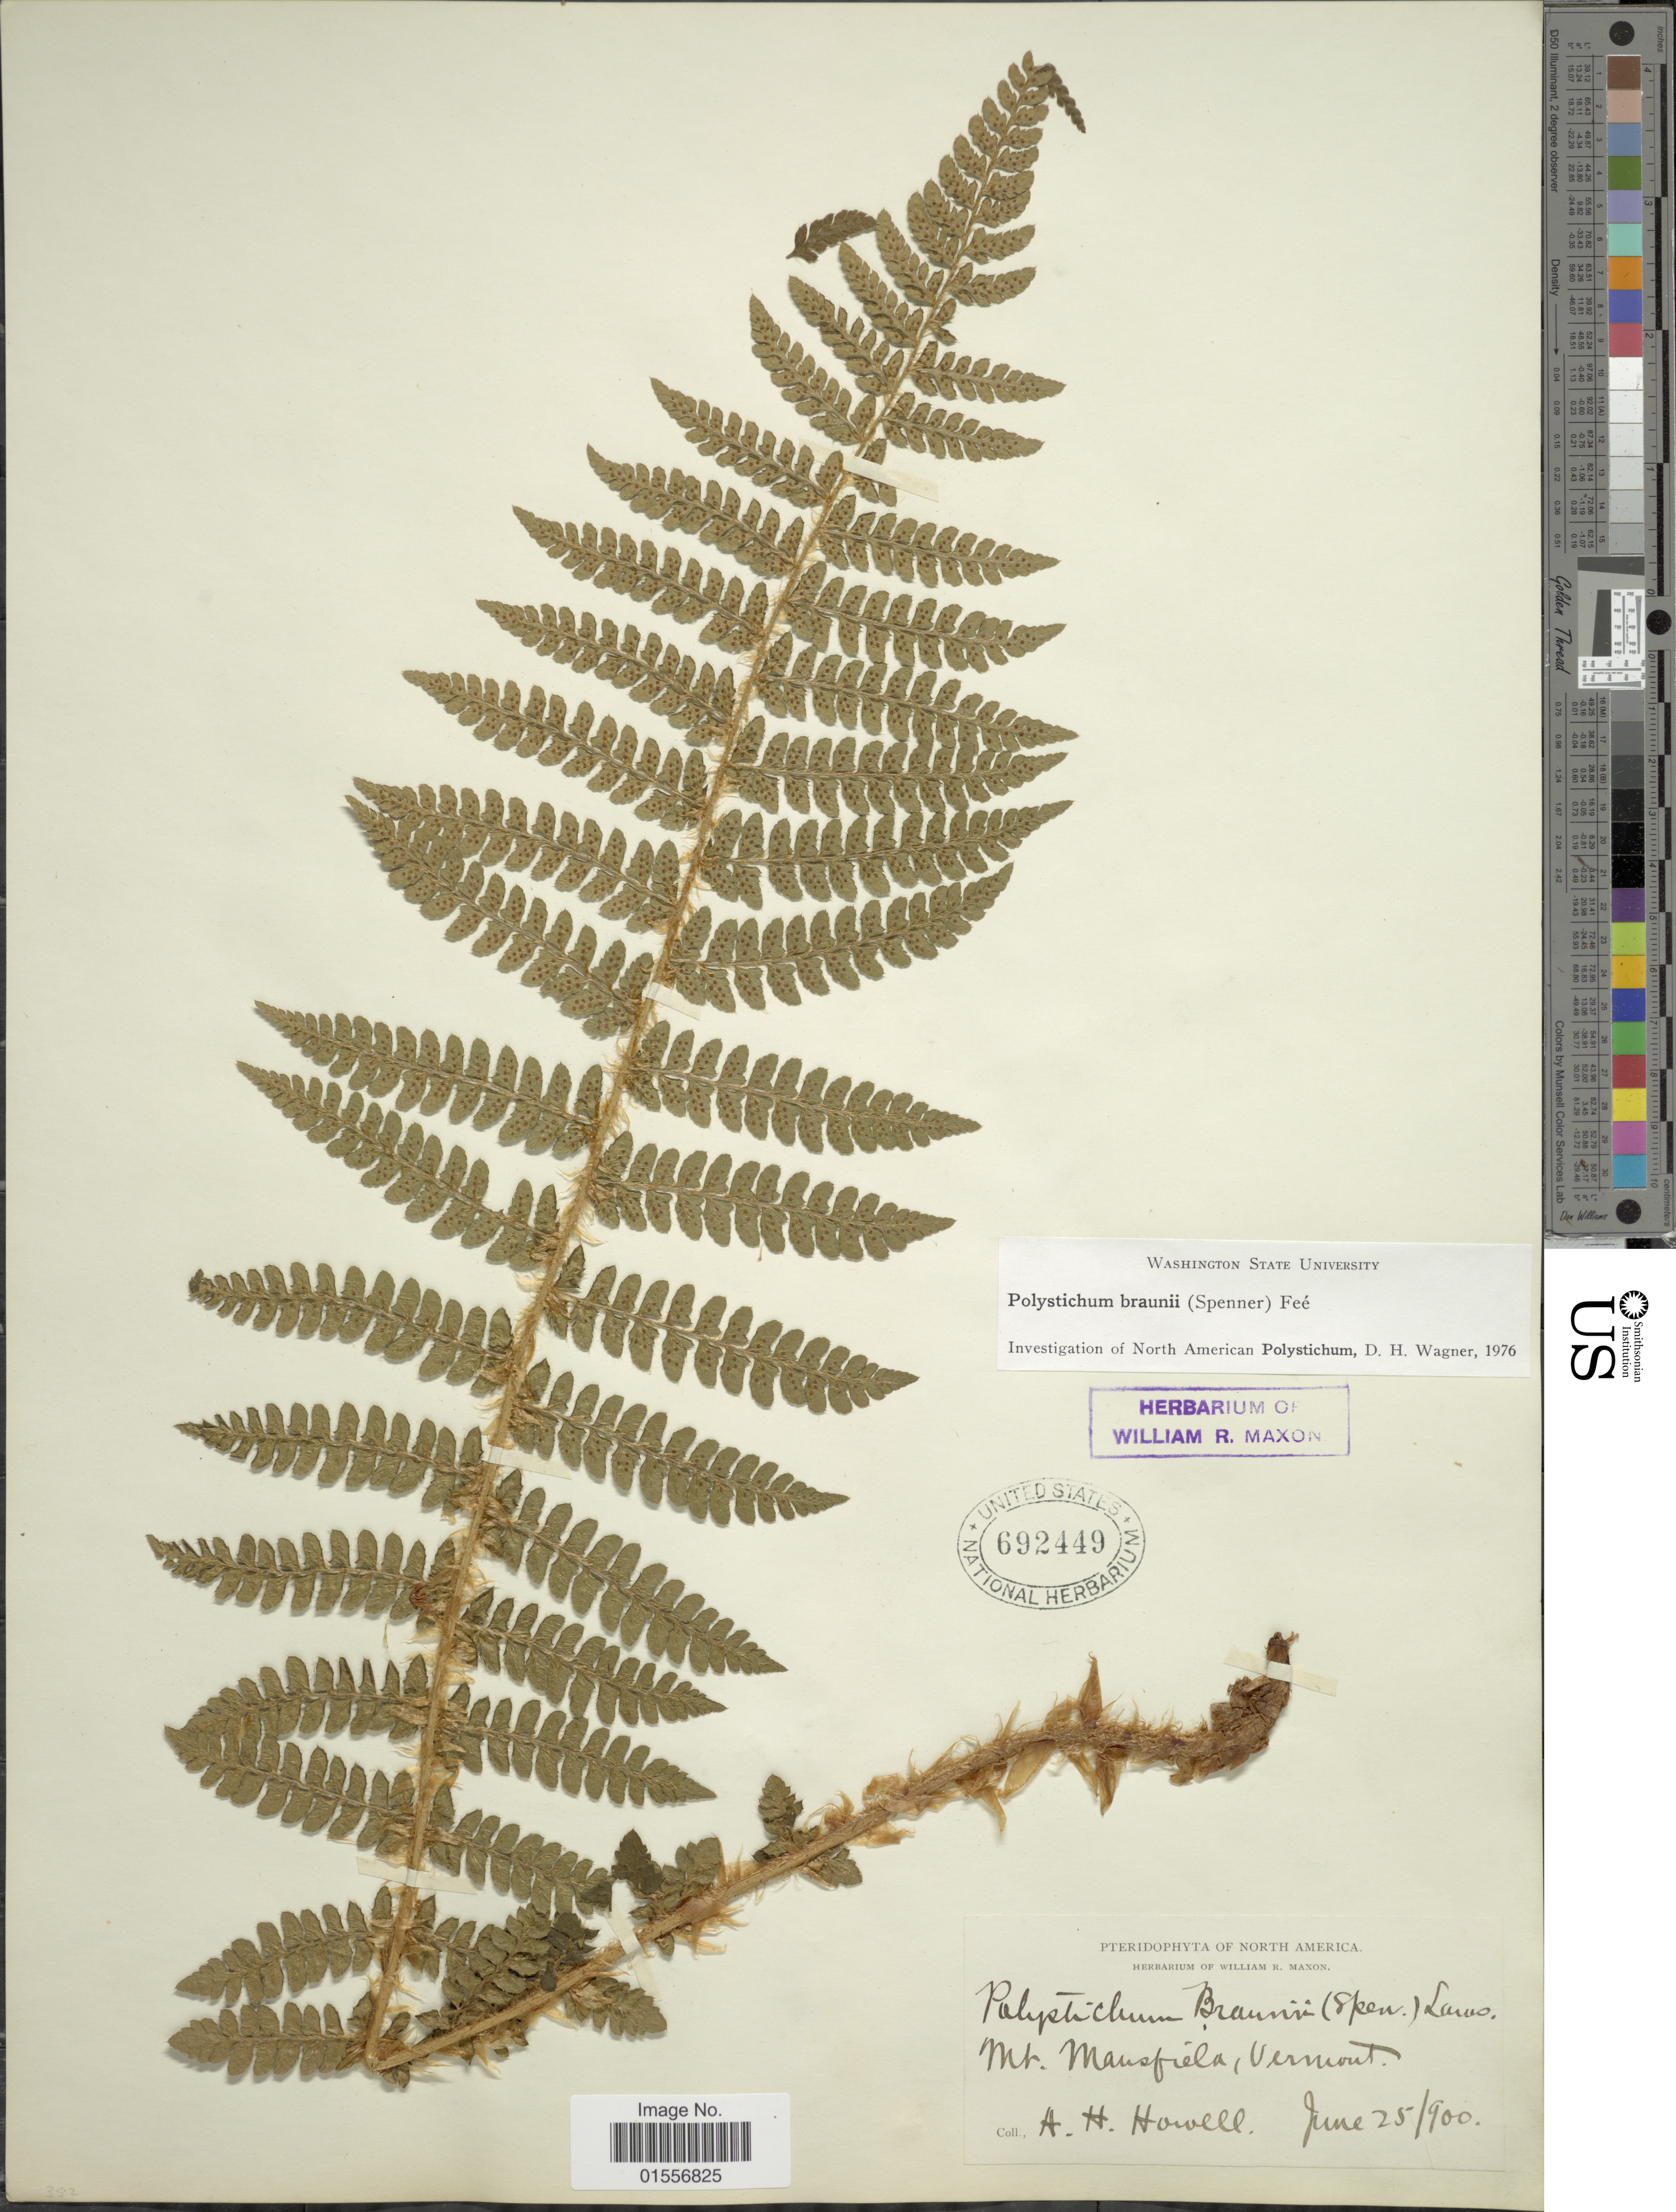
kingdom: Plantae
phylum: Tracheophyta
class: Polypodiopsida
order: Polypodiales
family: Dryopteridaceae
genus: Polystichum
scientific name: Polystichum braunii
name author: (Spenn.) Fée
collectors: A. Howell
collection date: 1900-06-25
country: United States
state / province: Vermont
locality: North America, Mt. Mansfield.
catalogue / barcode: US 692449